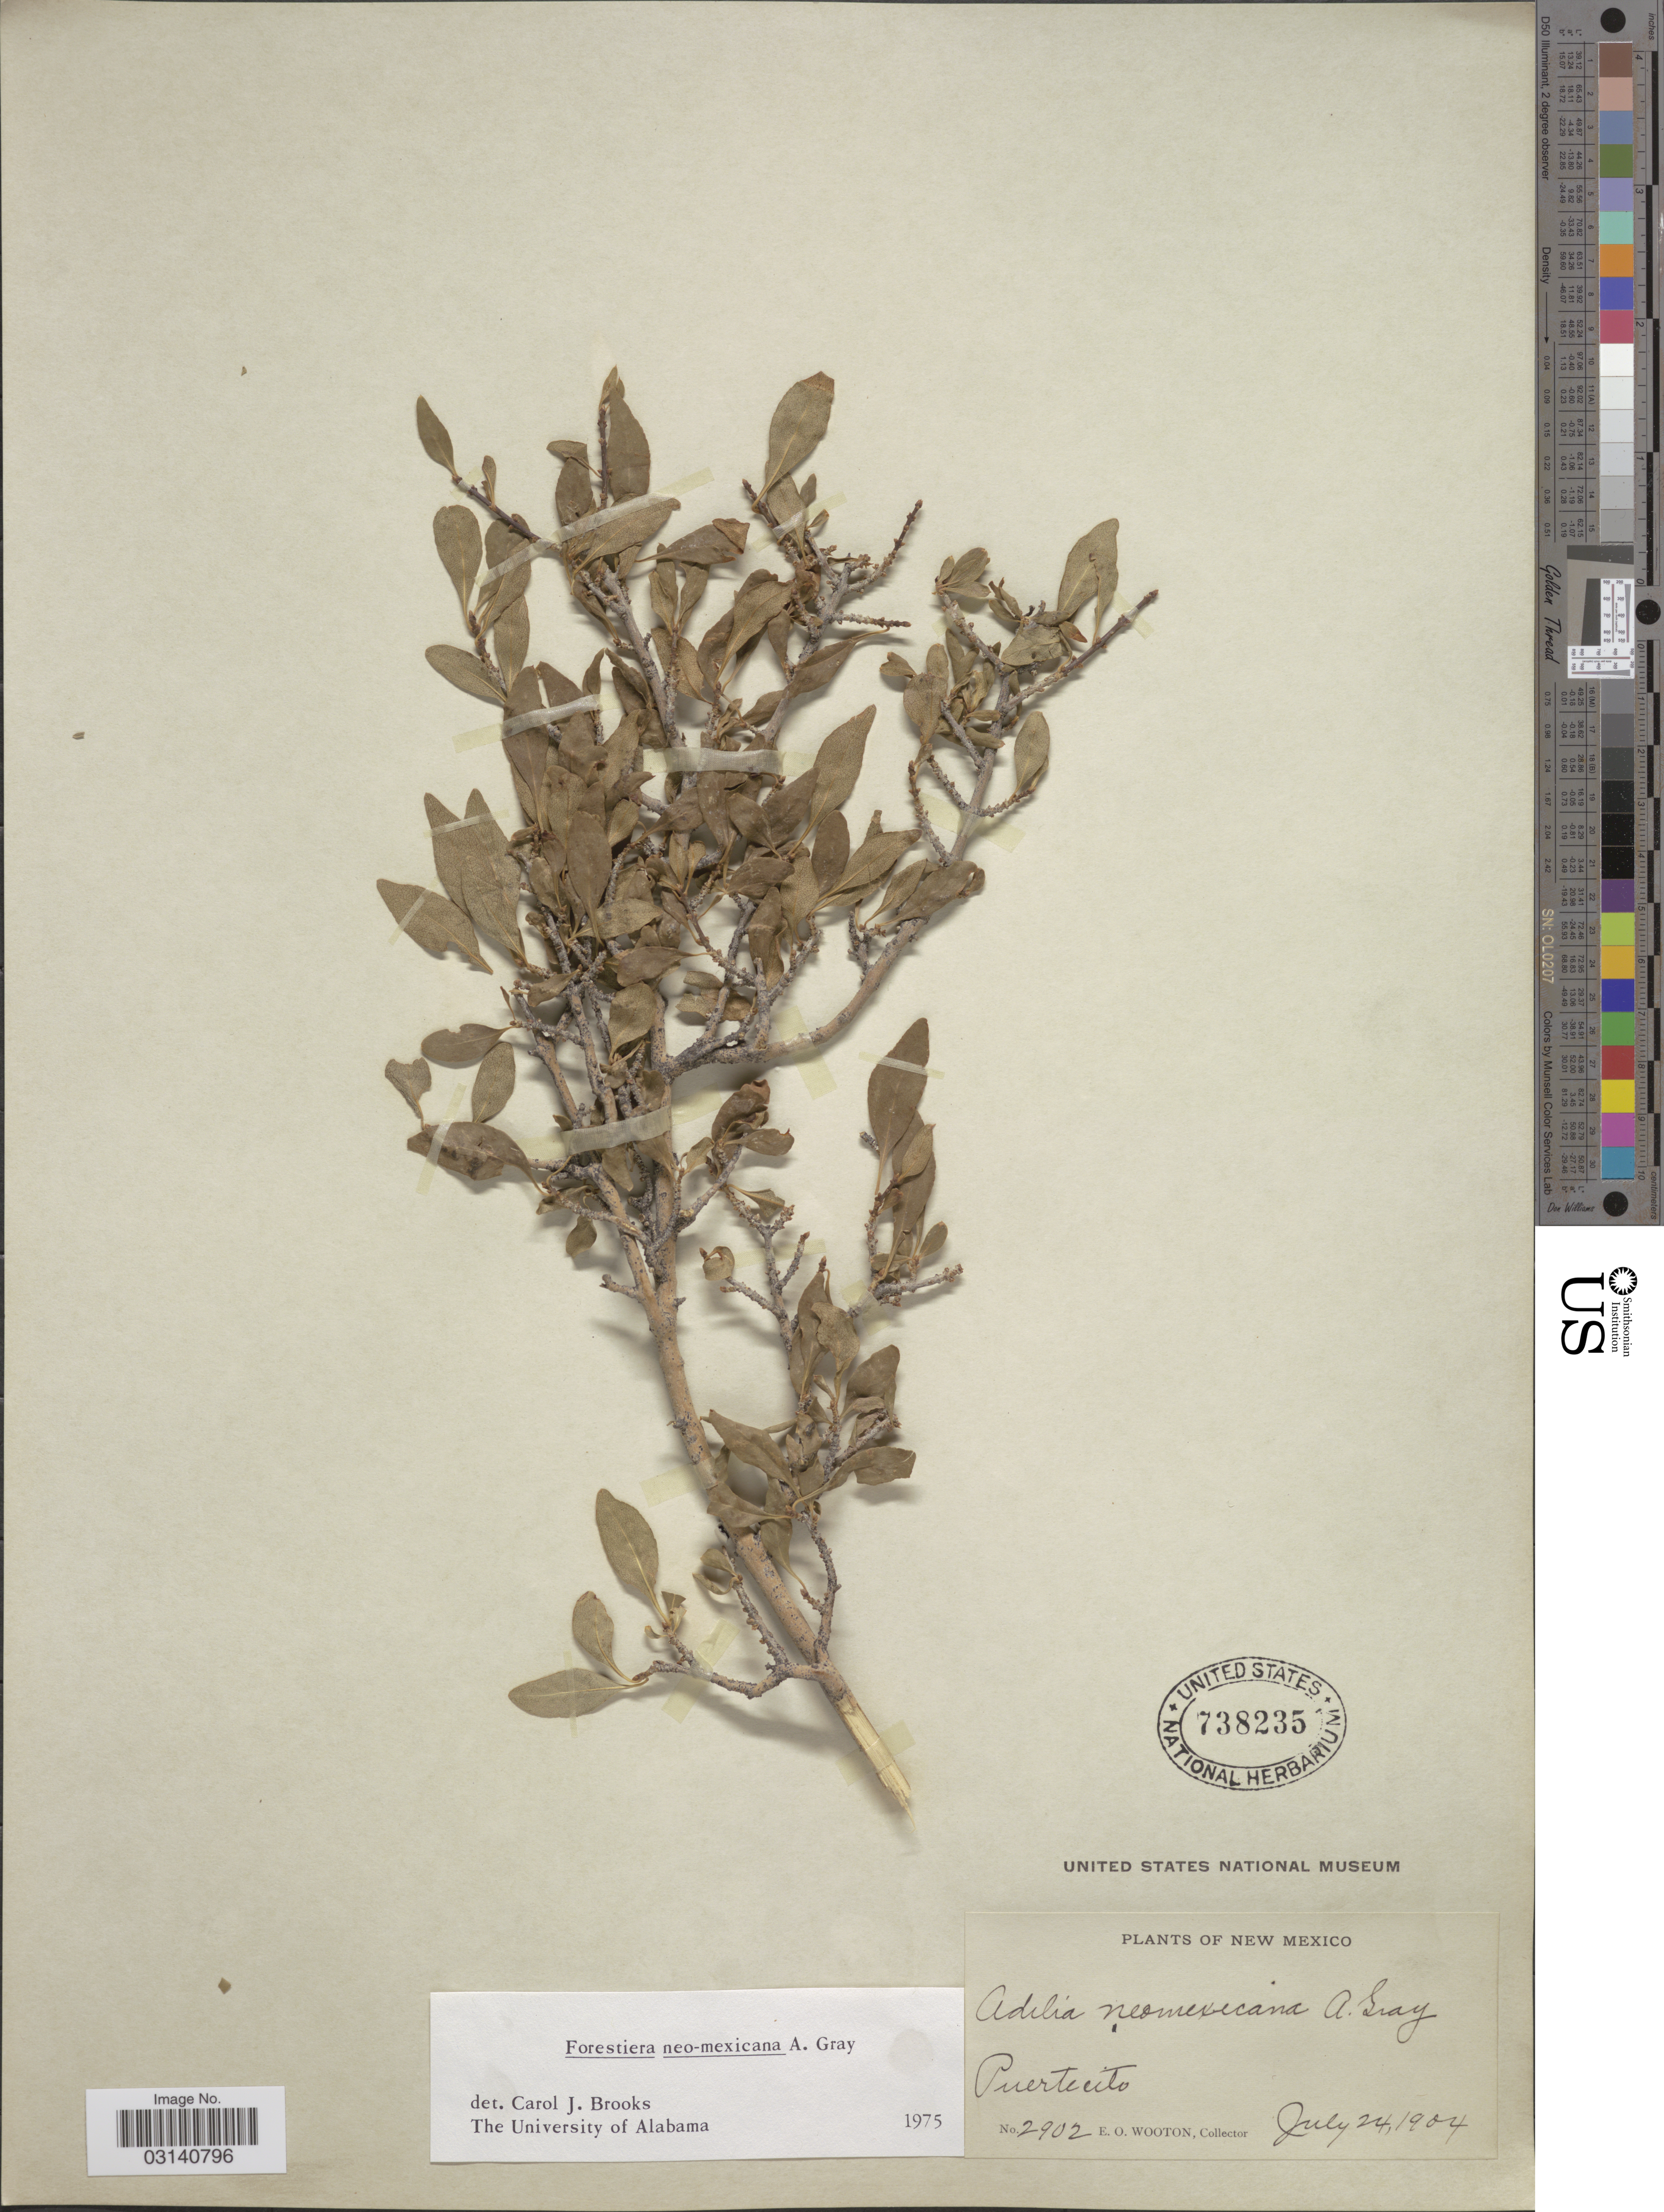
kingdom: Plantae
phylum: Tracheophyta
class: Magnoliopsida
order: Lamiales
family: Oleaceae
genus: Forestiera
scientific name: Forestiera neomexicana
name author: A. Gray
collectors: E. O. Wooton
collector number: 2902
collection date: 1904-07-24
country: United States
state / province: New Mexico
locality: Puertecito.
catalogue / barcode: US 738235